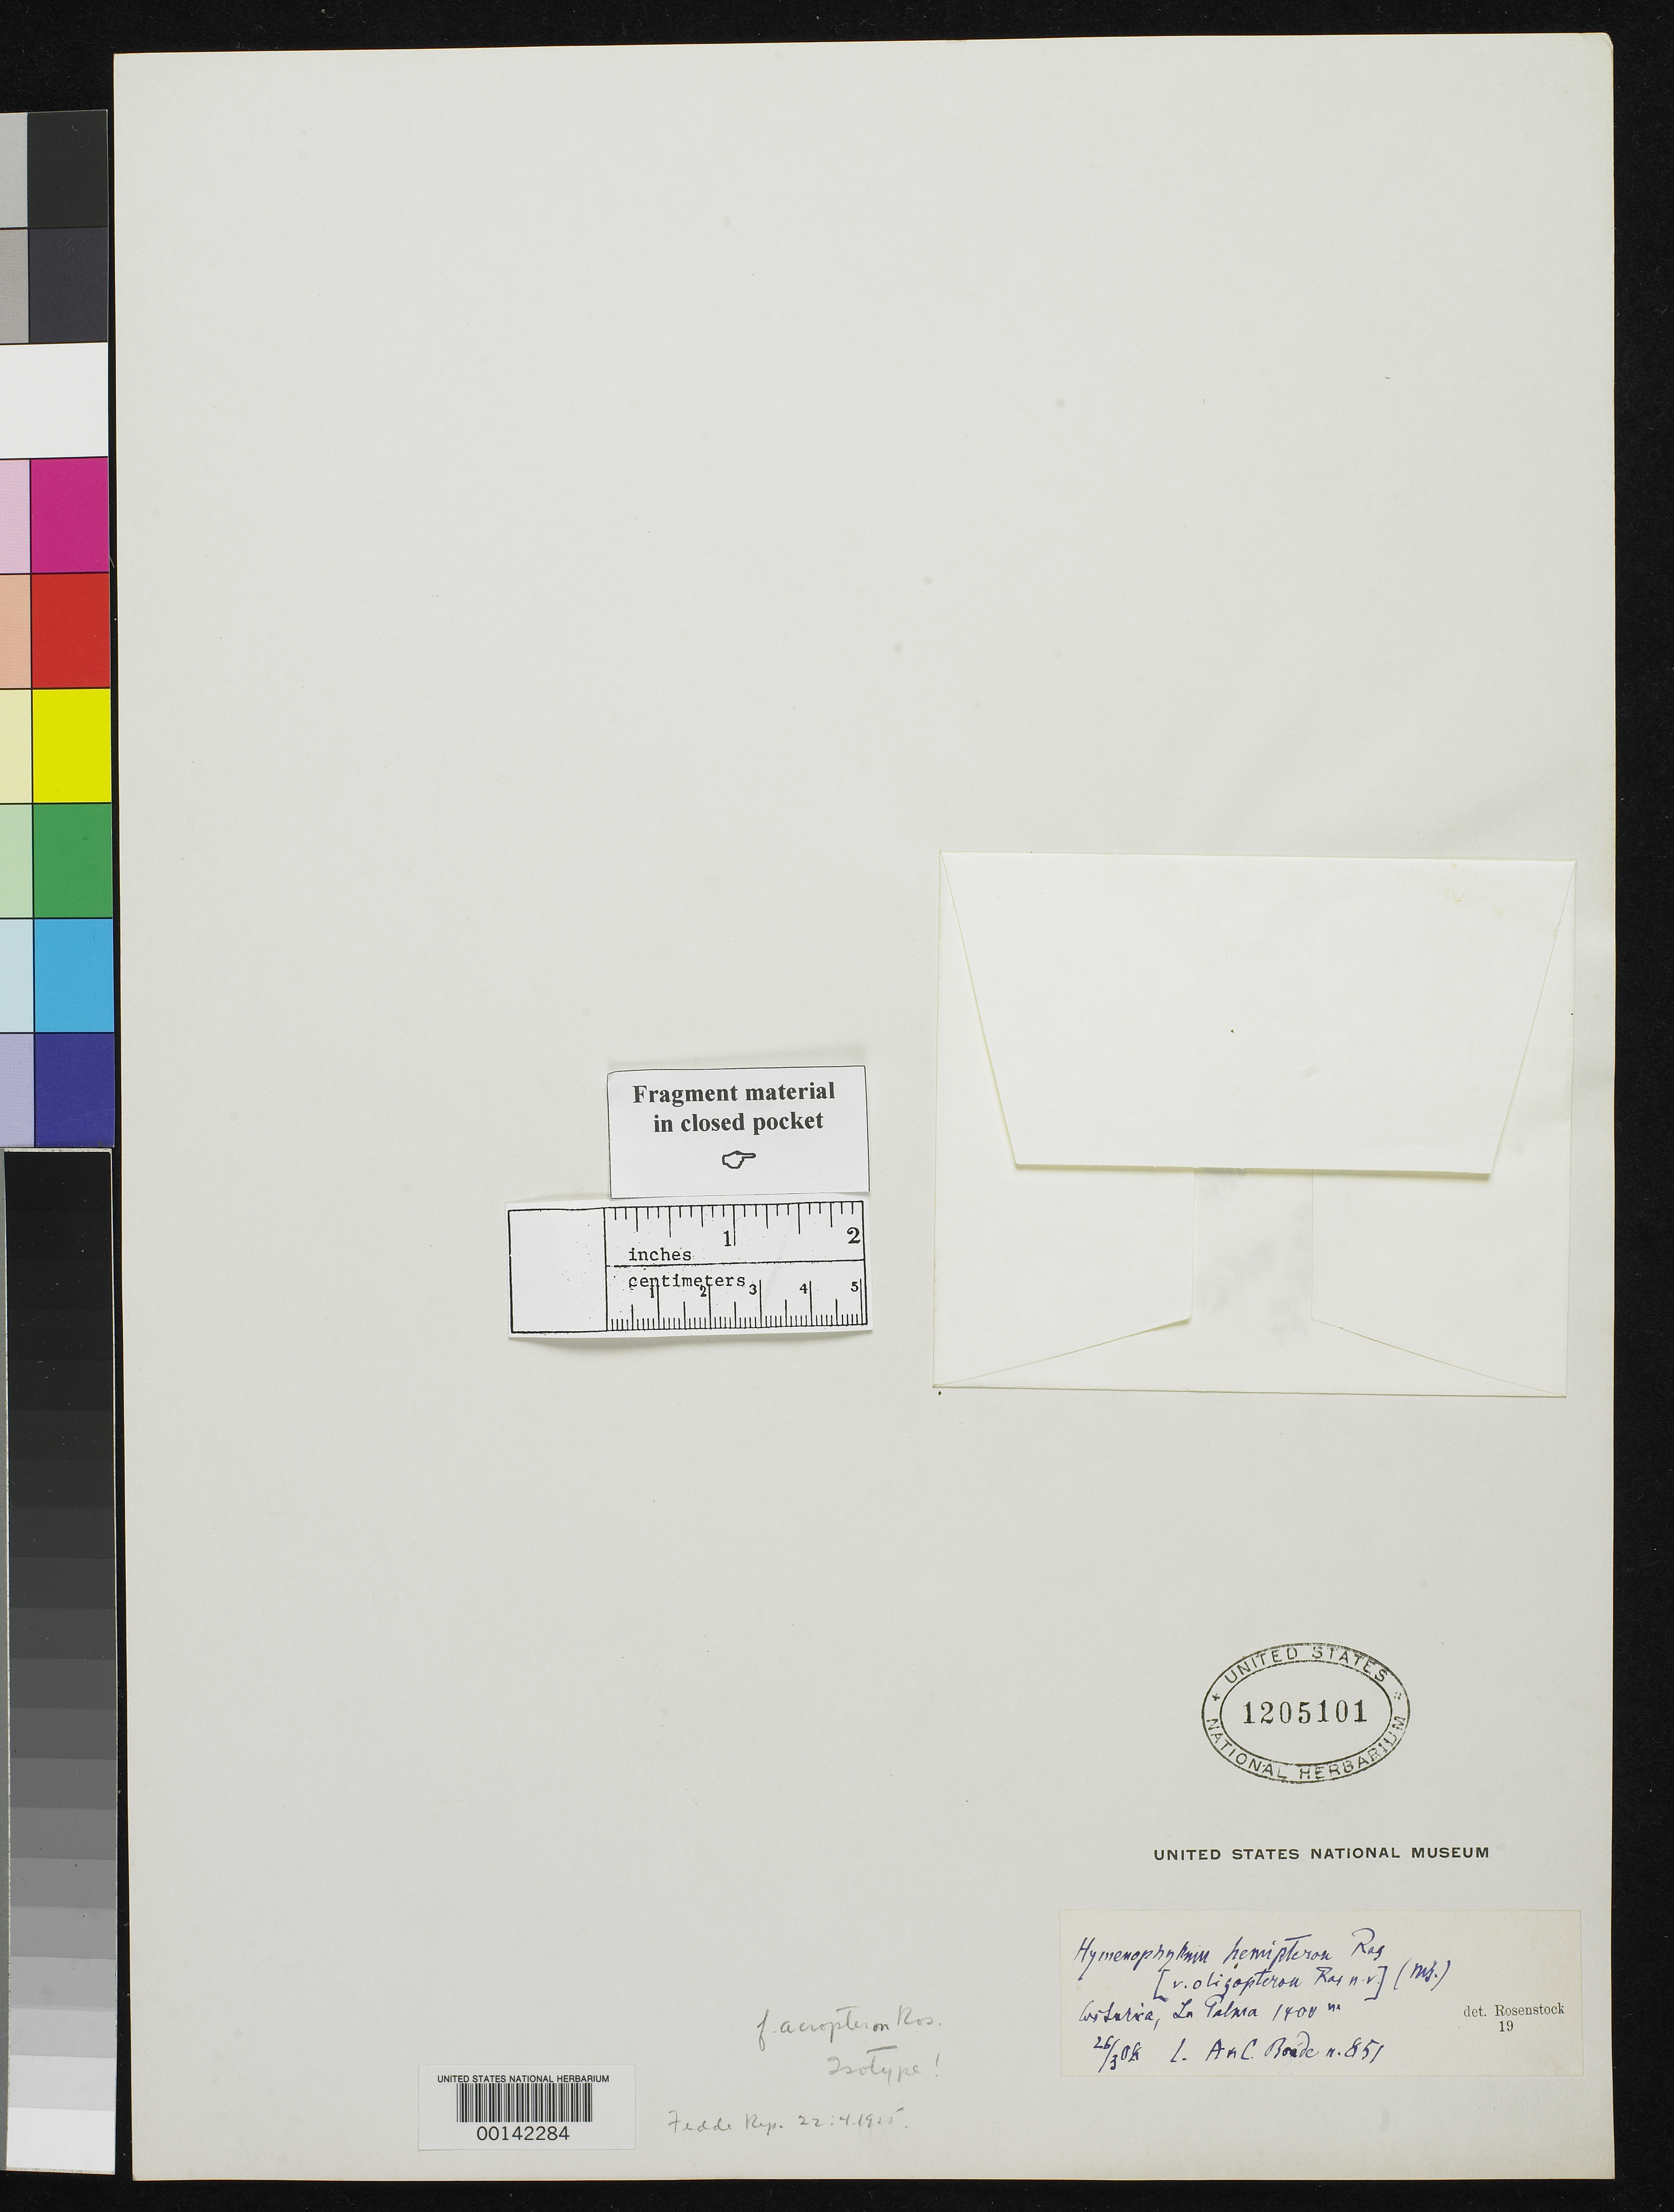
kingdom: Plantae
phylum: Tracheophyta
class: Polypodiopsida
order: Hymenophyllales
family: Hymenophyllaceae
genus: Hymenophyllum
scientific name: Hymenophyllum hemipteron f. acroptera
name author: Rosenst.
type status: Isotype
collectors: A. C. Brade & A. Brade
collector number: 851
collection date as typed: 26 Mar 1908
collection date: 1908-03-26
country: Costa Rica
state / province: San José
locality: La Palma.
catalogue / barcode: US 1205101